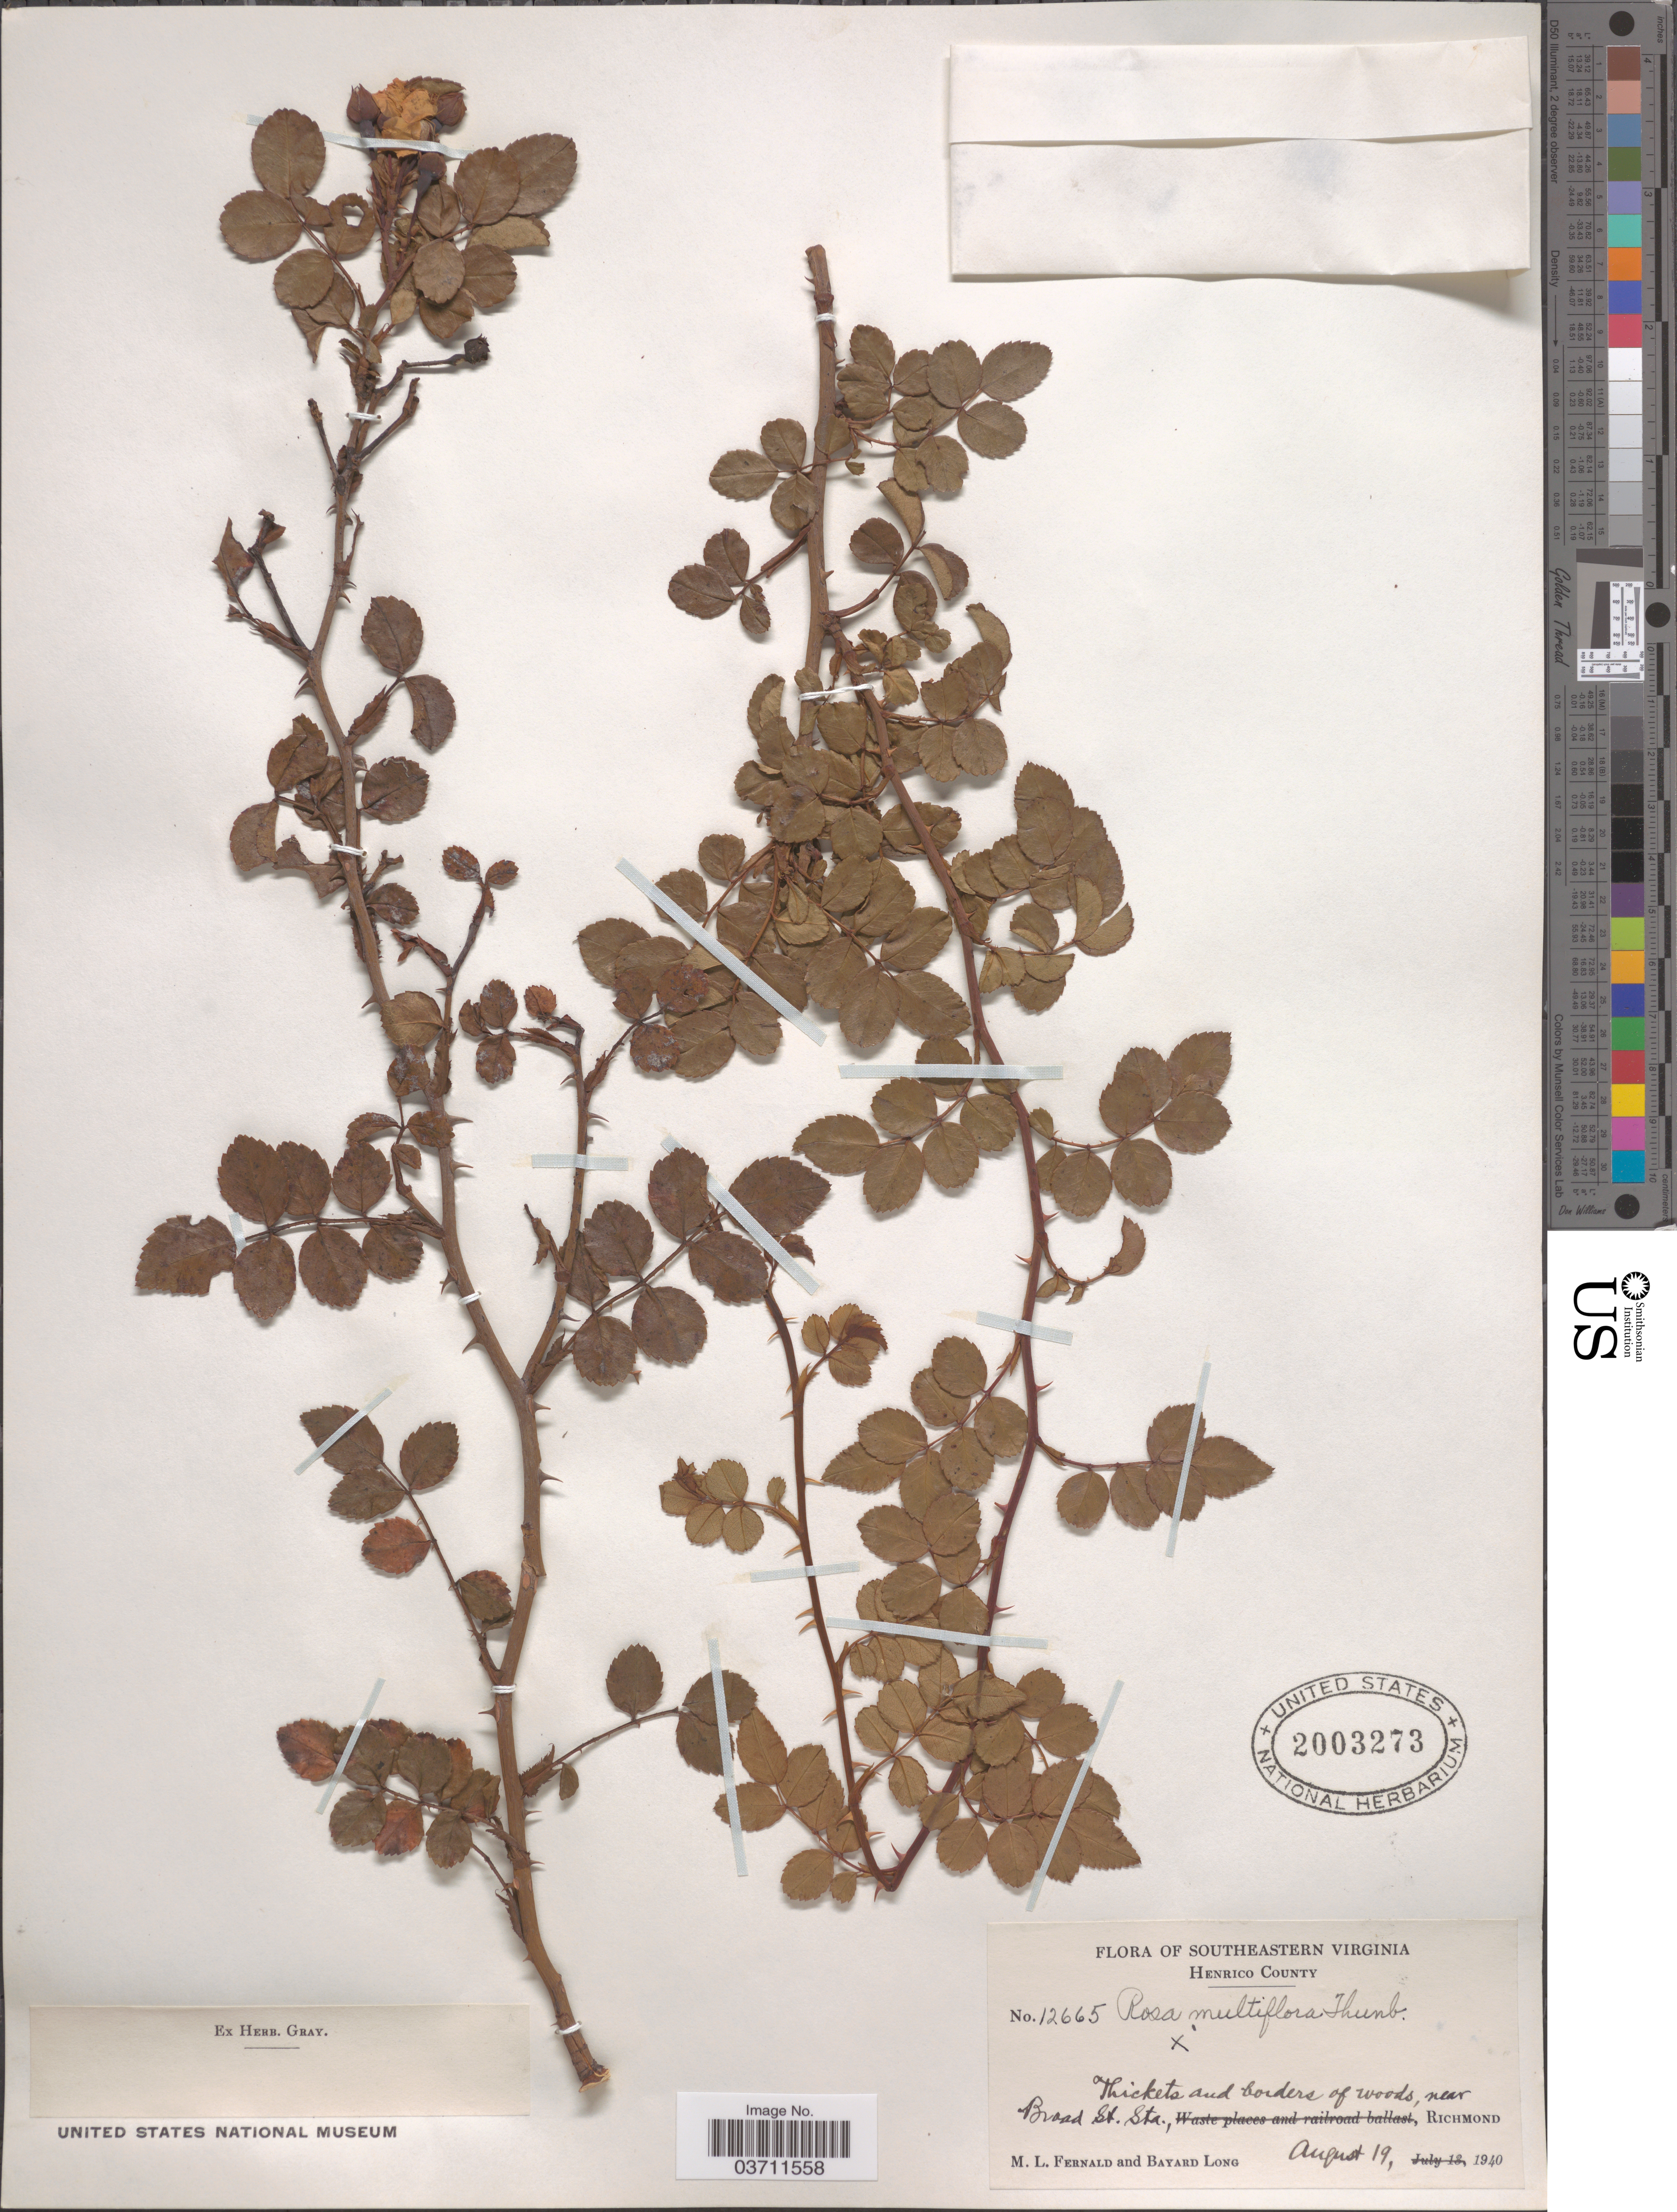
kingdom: Plantae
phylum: Tracheophyta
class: Magnoliopsida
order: Rosales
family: Rosaceae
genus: Rosa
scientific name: Rosa multiflora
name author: Thunb.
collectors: M. L. Fernald & B. Long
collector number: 12665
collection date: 1940-08-19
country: United States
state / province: Virginia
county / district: City of Richmond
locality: Southeastern Virginia. Henrico County. Near Broad St. Sta., Richmond.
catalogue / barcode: US 2003273